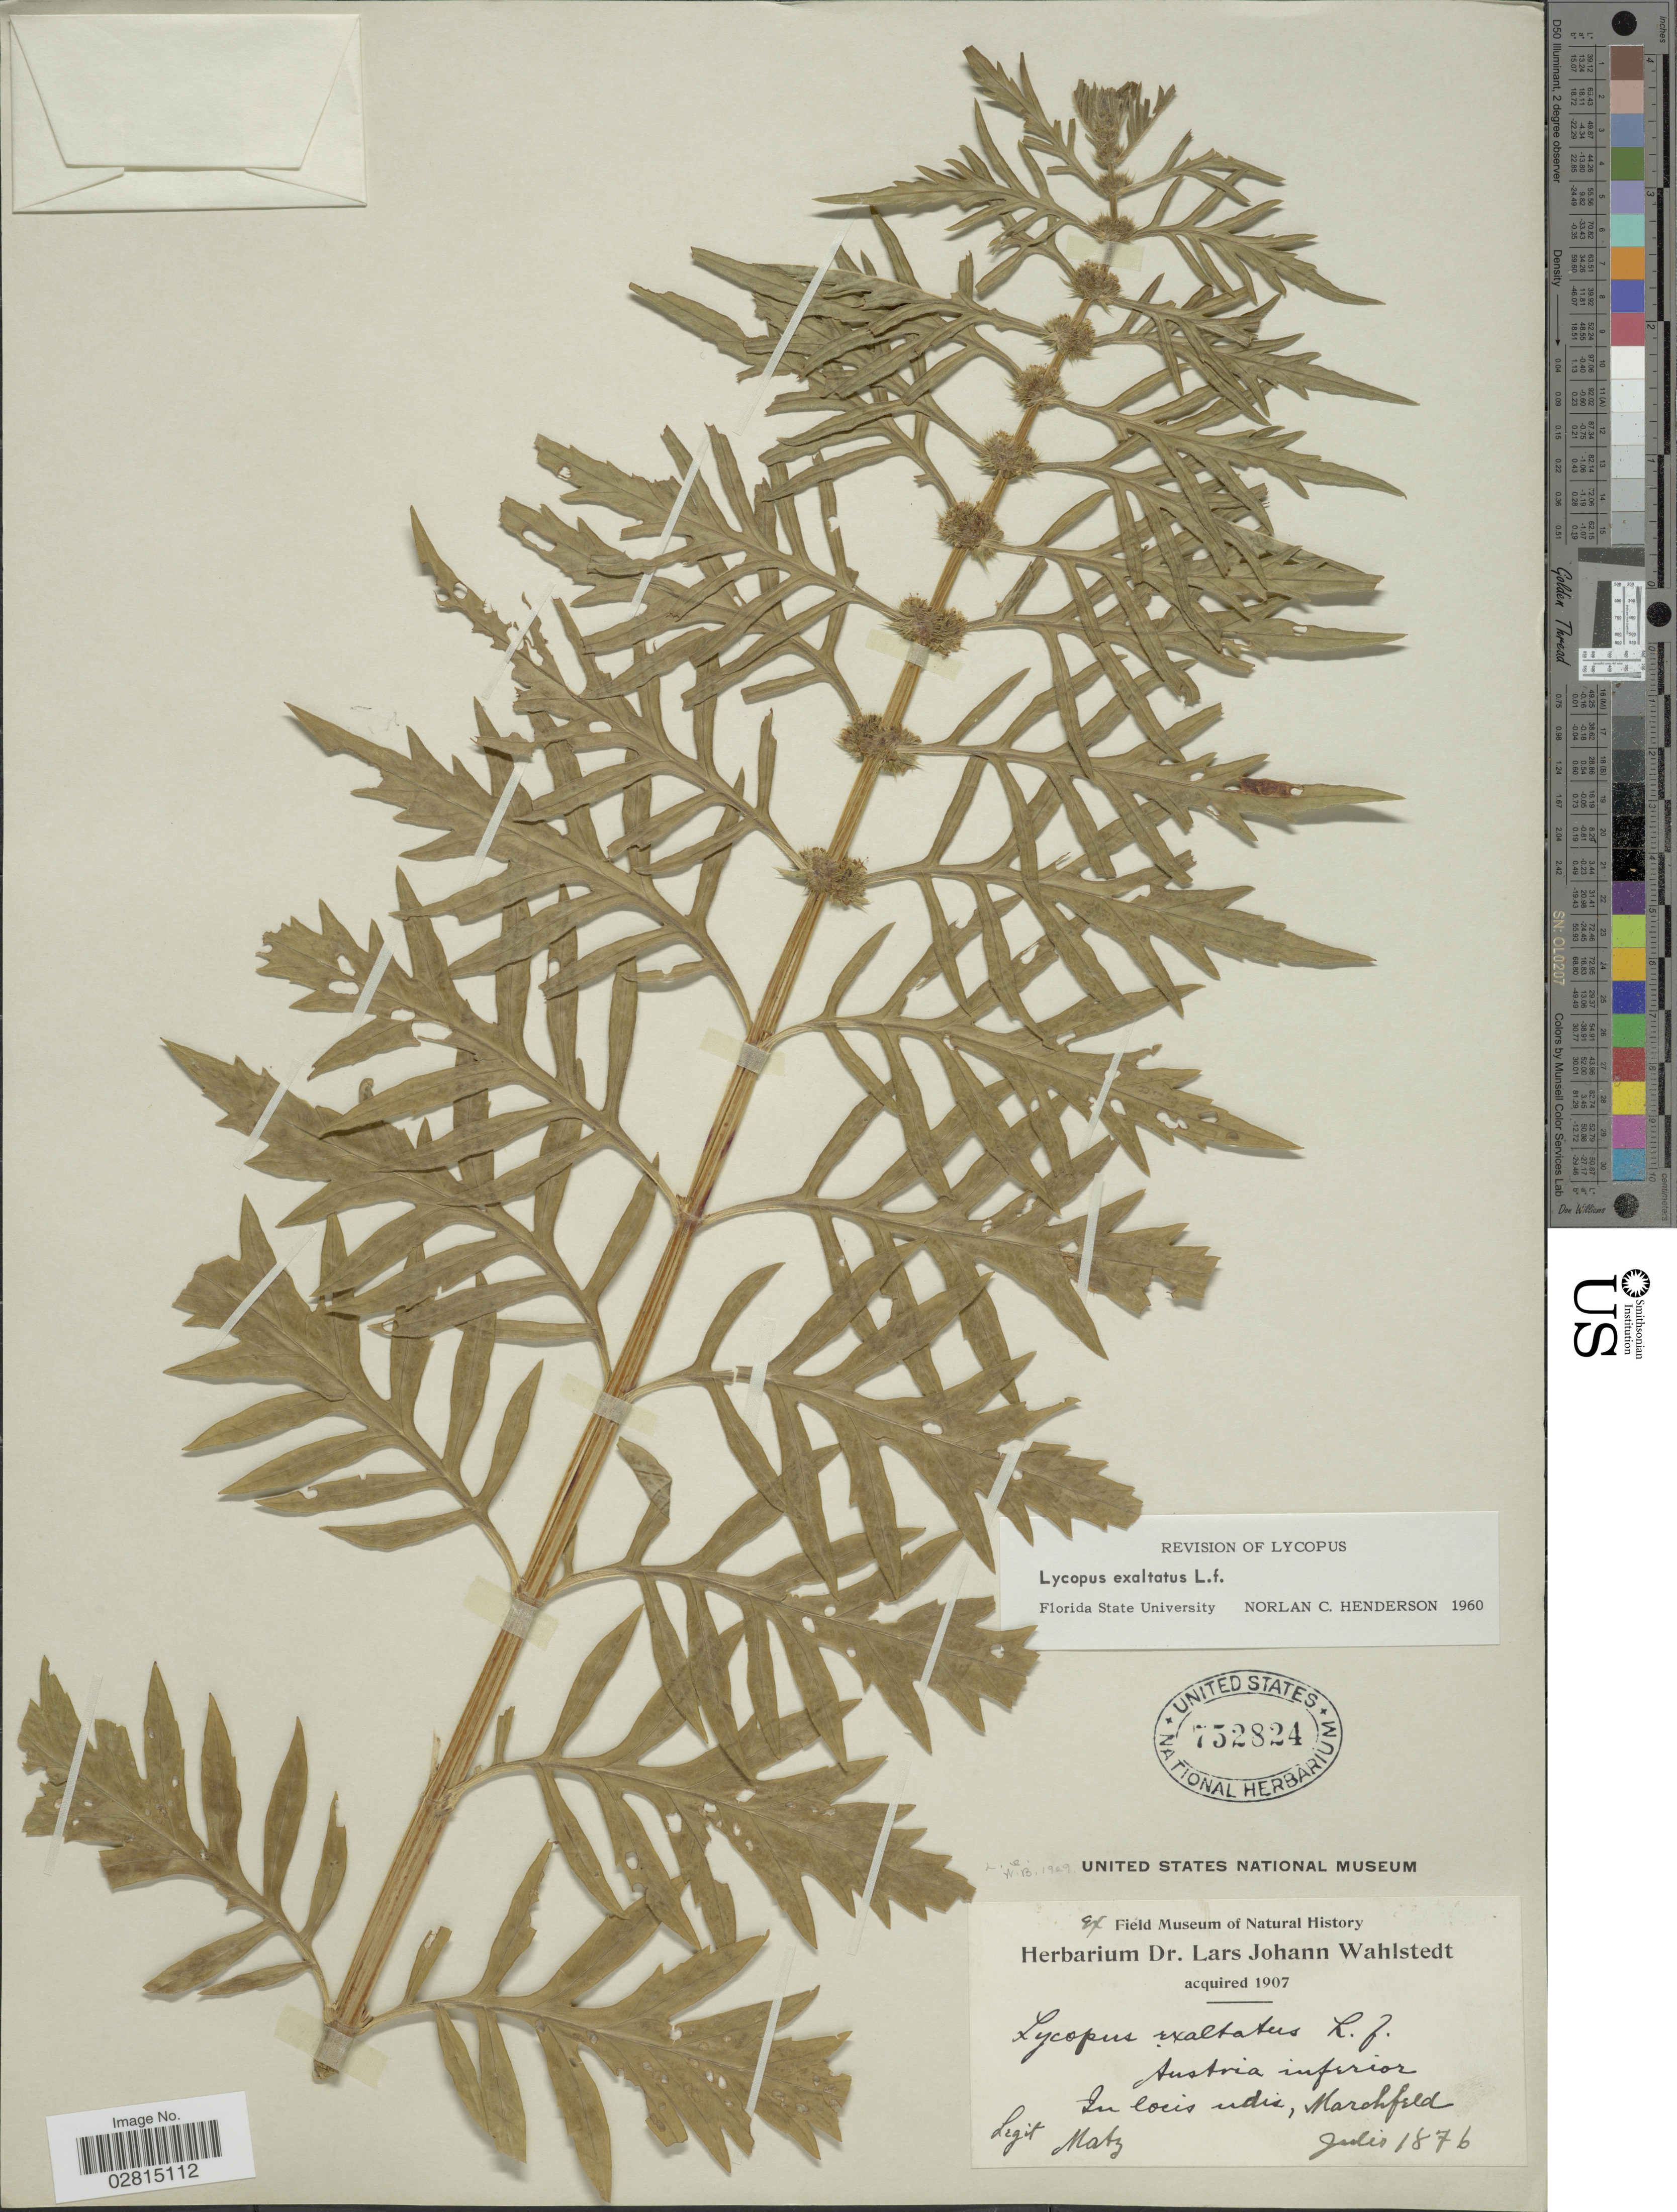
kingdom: Plantae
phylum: Tracheophyta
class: Magnoliopsida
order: Lamiales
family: Lamiaceae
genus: Lycopus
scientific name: Lycopus exaltatus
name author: L. f.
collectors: Matz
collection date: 1876-07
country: Austria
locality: Austria inferior, Marchfeld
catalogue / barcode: US 752824